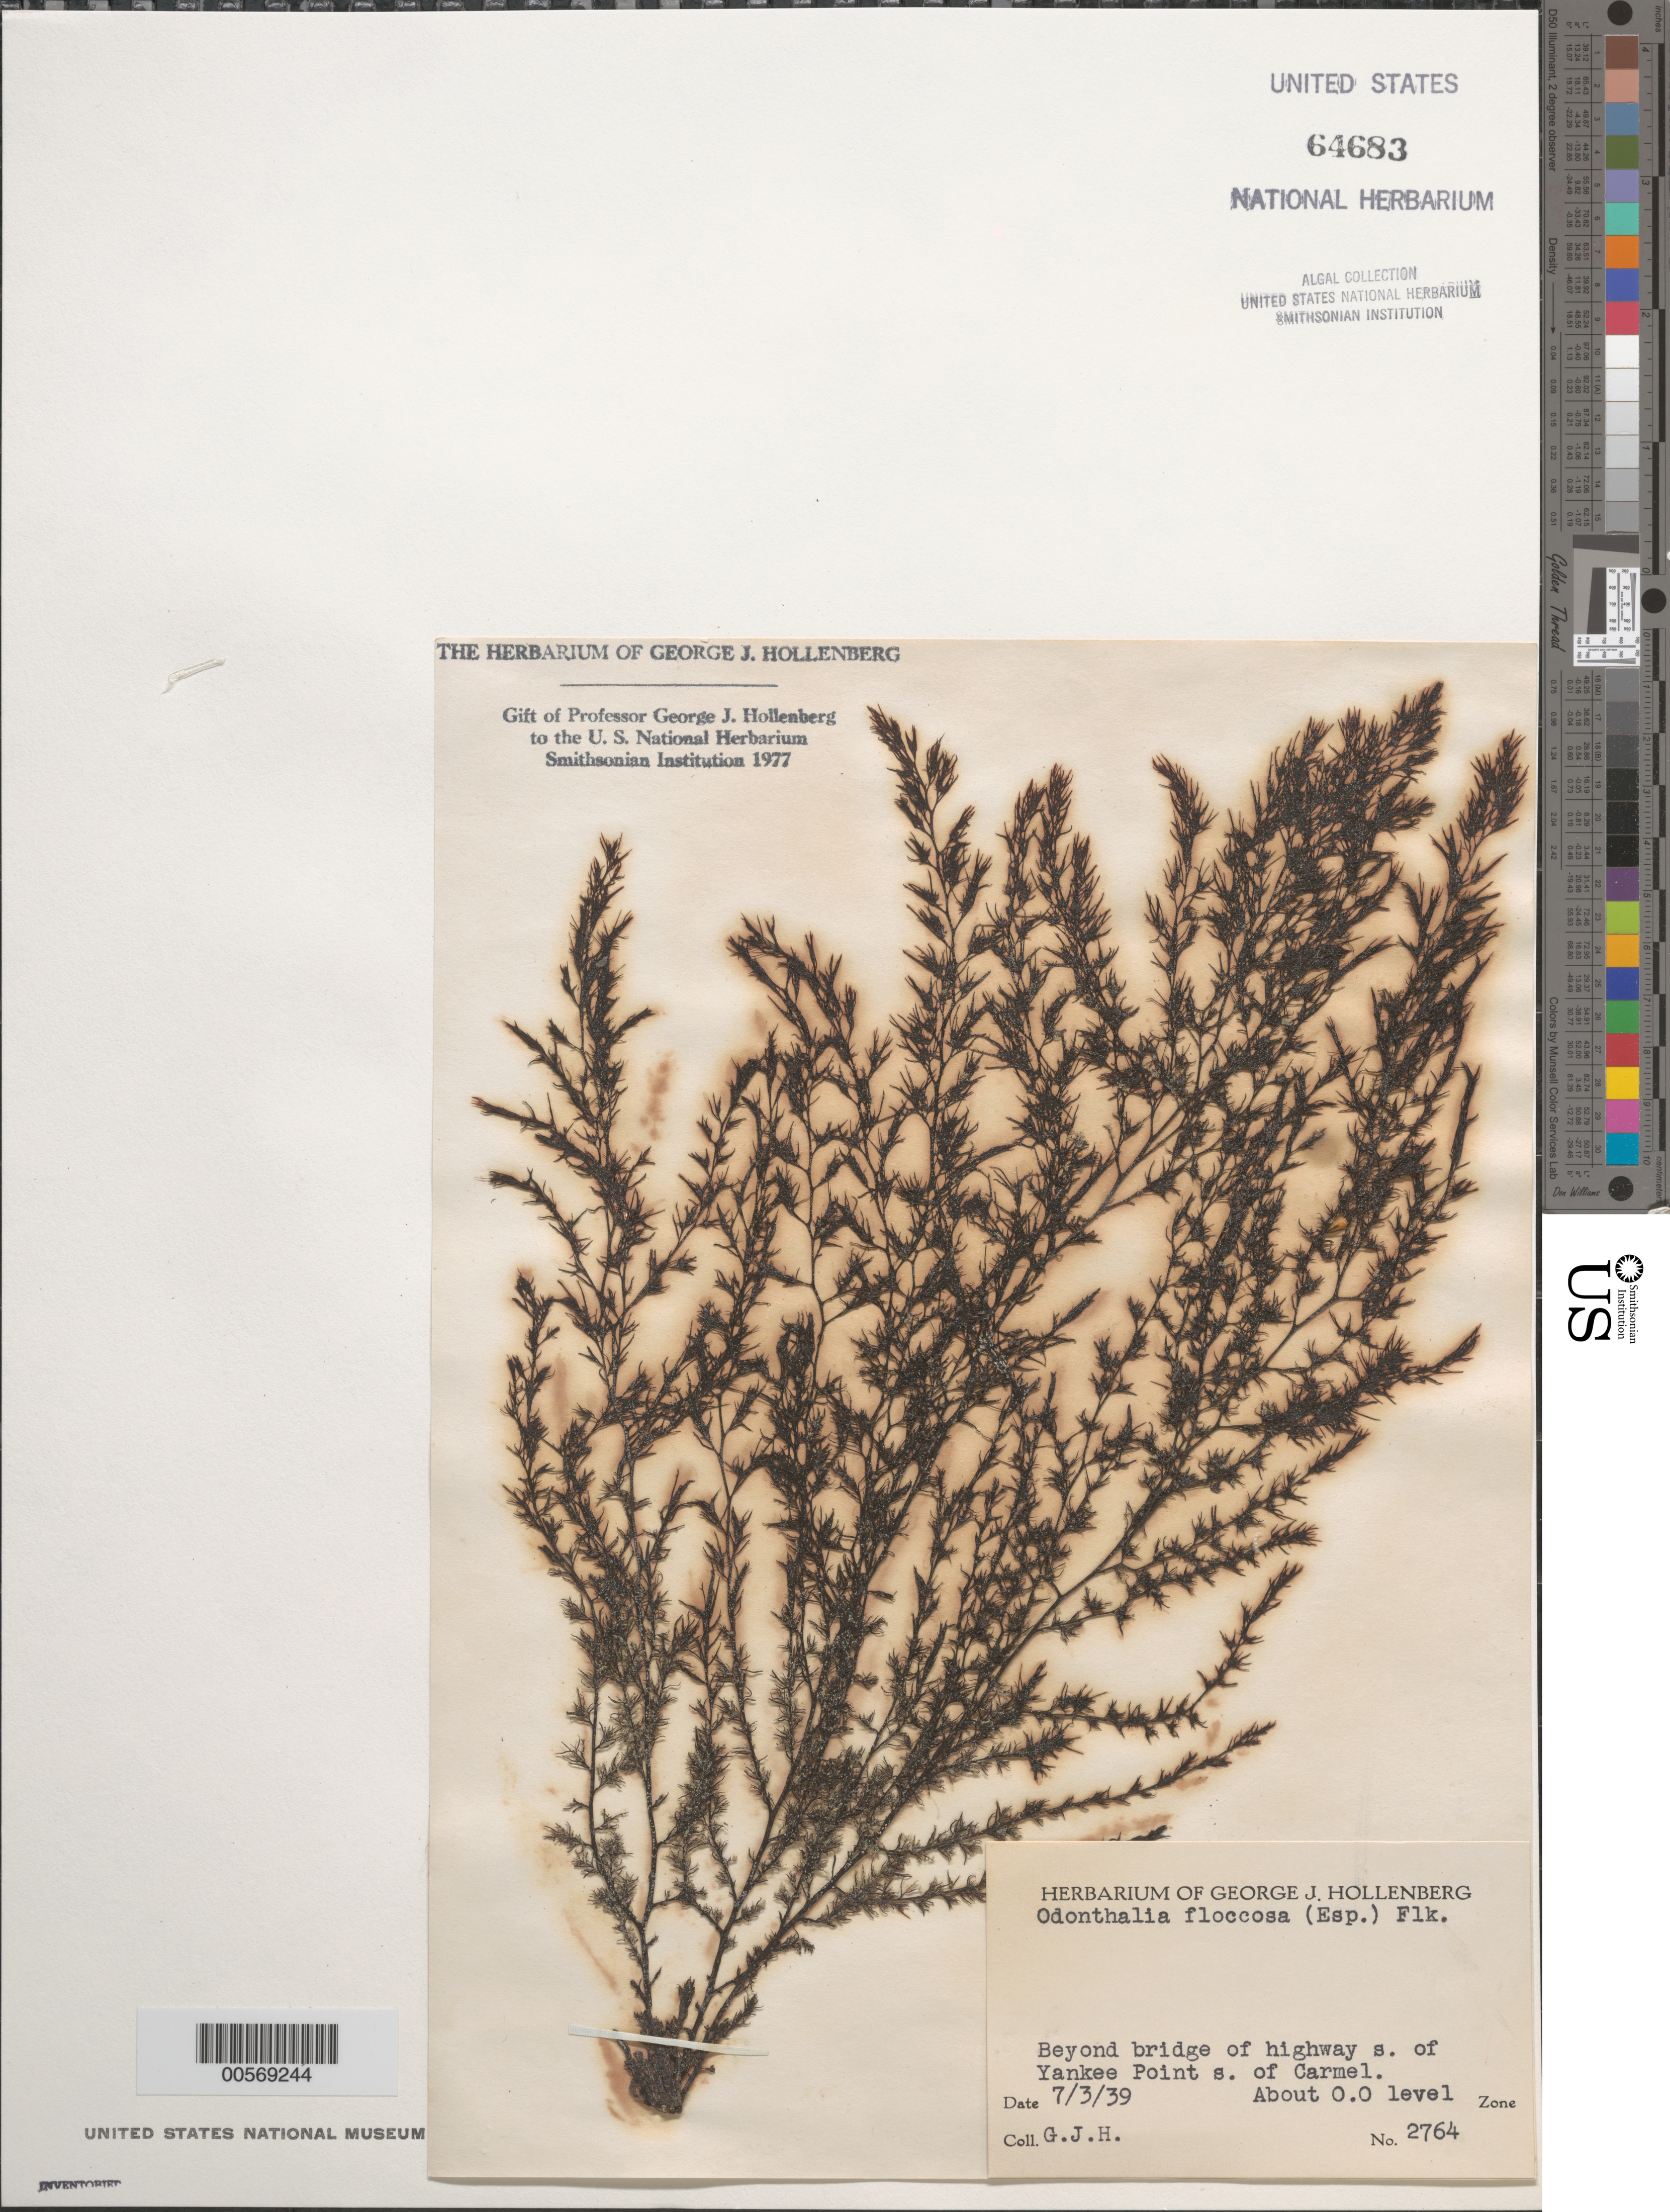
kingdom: Plantae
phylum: Rhodophyta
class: Florideophyceae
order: Ceramiales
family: Rhodomelaceae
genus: Odonthalia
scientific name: Odonthalia floccosa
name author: (Esper) Falkenb.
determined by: Hollenberg, George J.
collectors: G. Hollenberg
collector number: GJH 2764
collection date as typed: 03 Jul 1939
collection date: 1939-07-03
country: United States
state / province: California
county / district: Monterey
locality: South of Yankee Point, south of Carmel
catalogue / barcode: US 64683